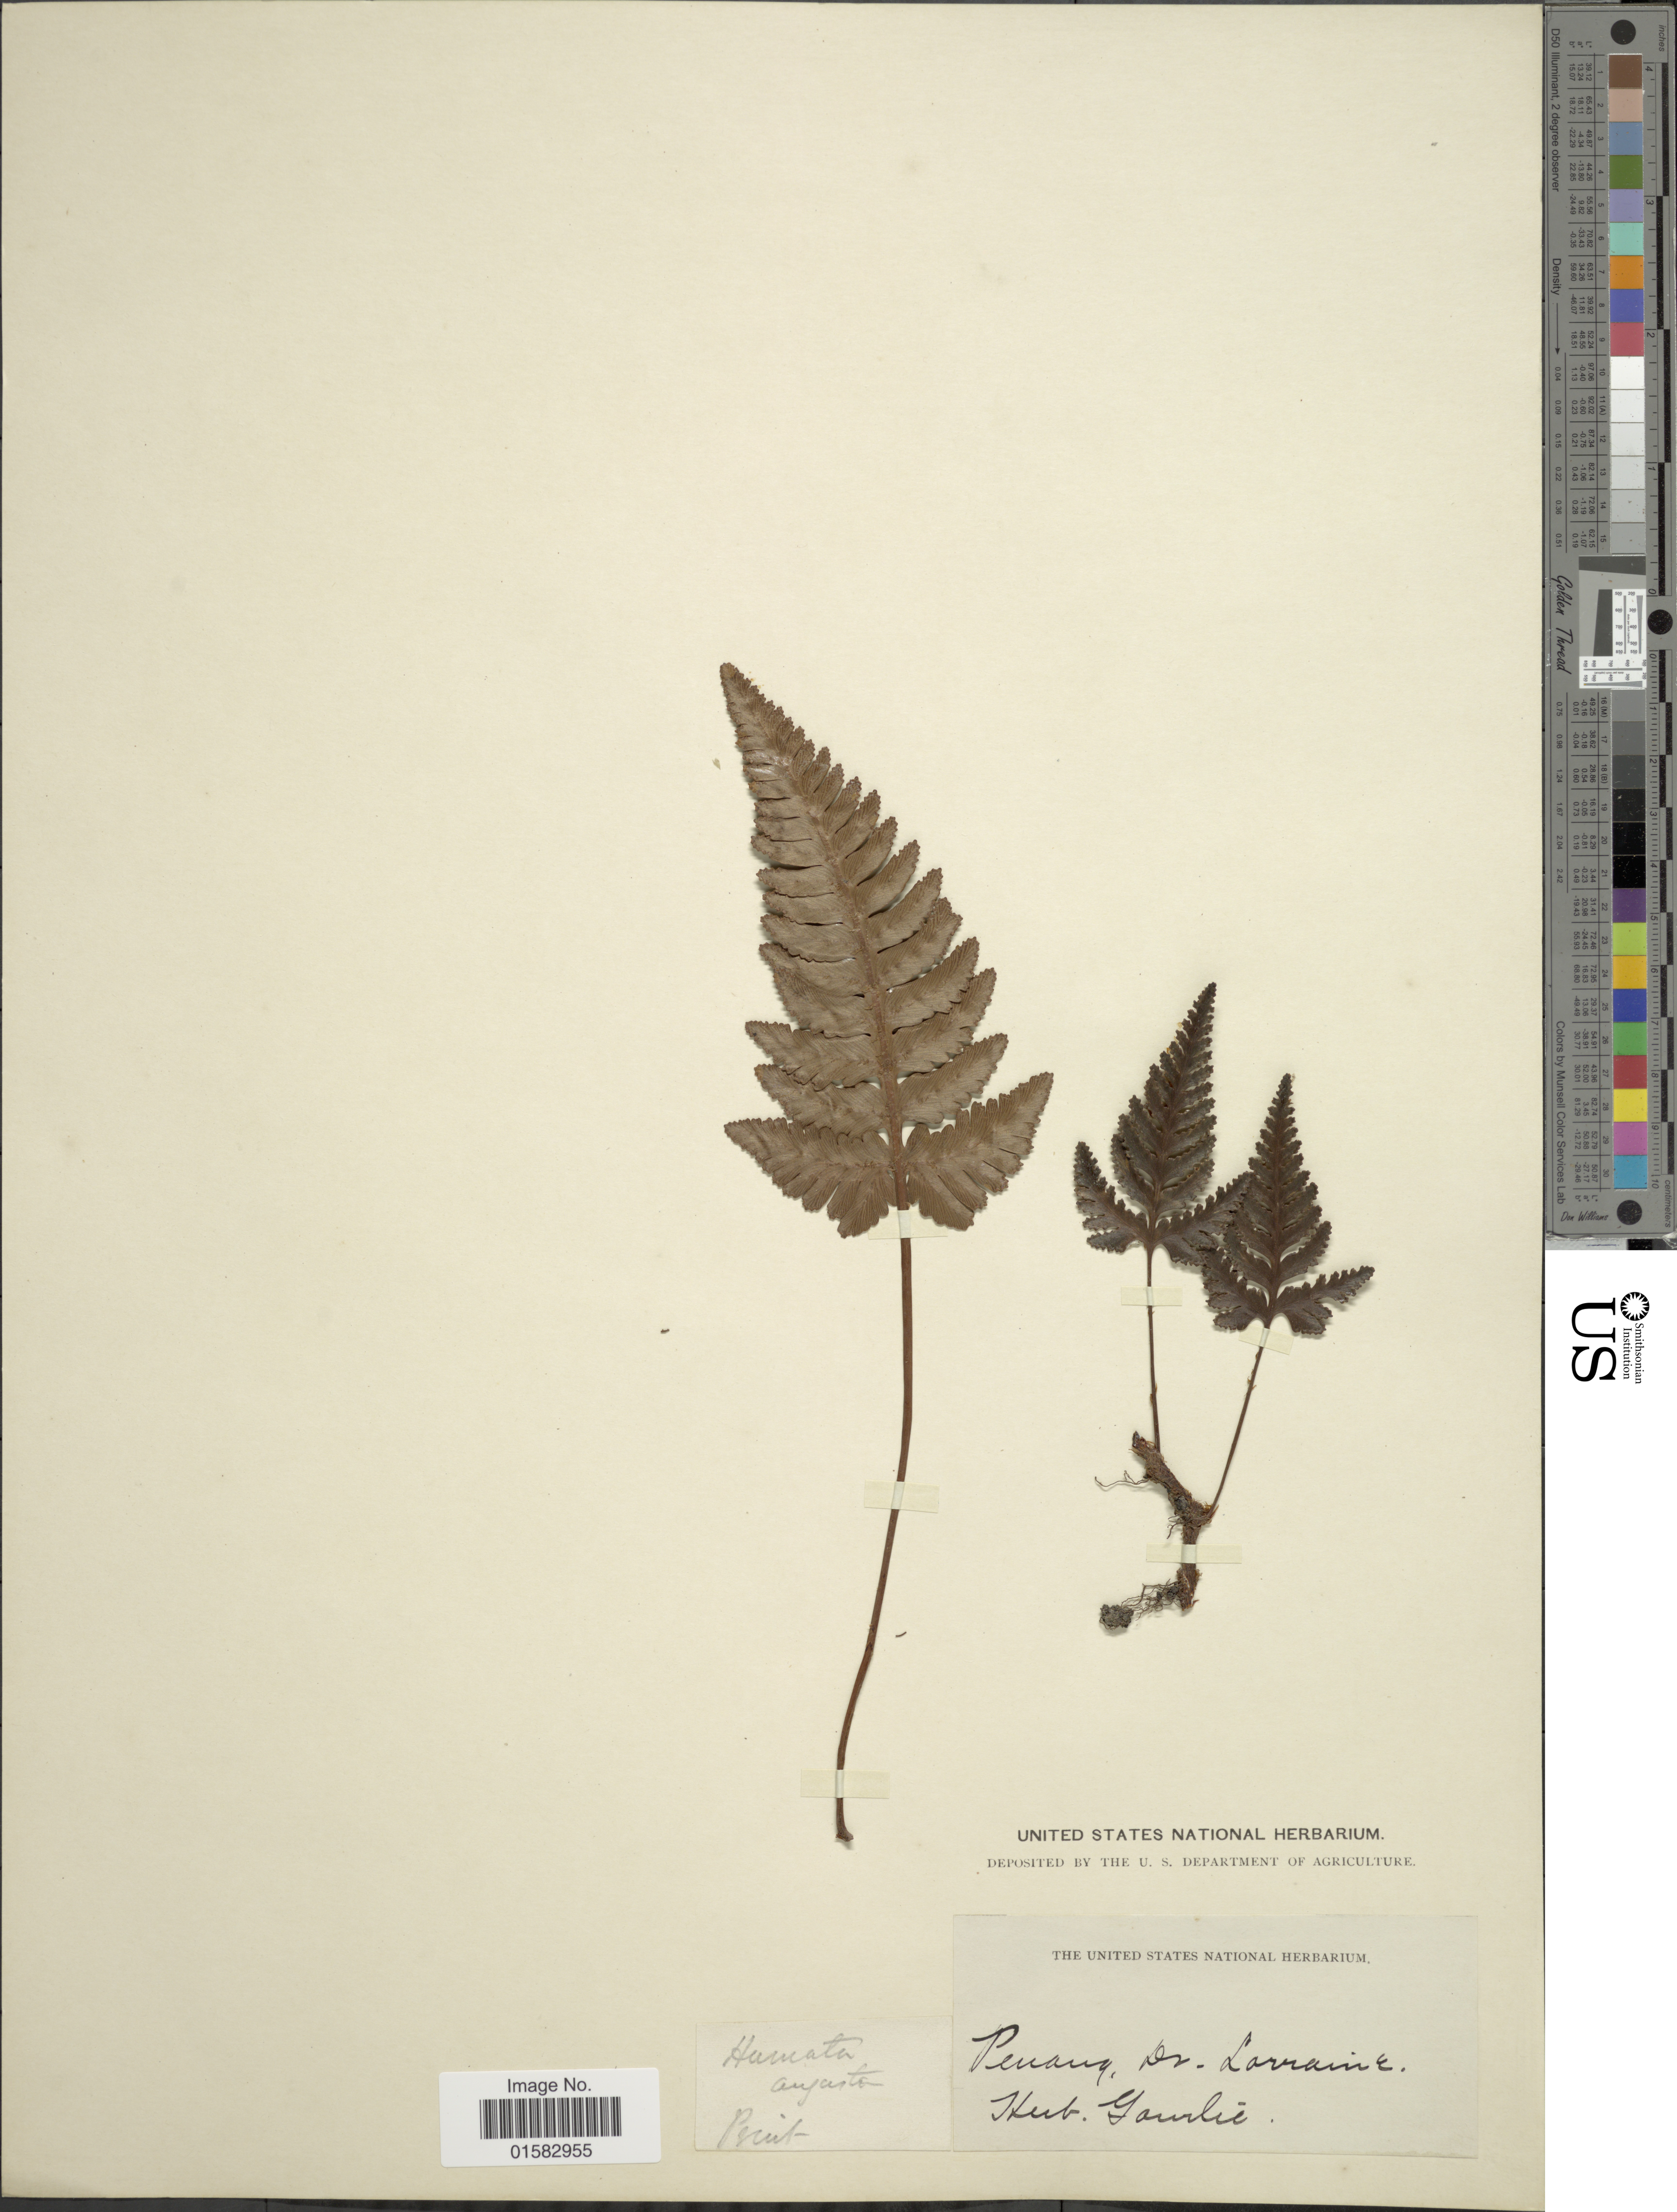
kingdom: Plantae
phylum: Tracheophyta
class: Polypodiopsida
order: Polypodiales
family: Davalliaceae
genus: Davallia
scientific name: Davallia repens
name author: (L. f.) Kuhn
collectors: -- Lorrain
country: Malaysia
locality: Penang